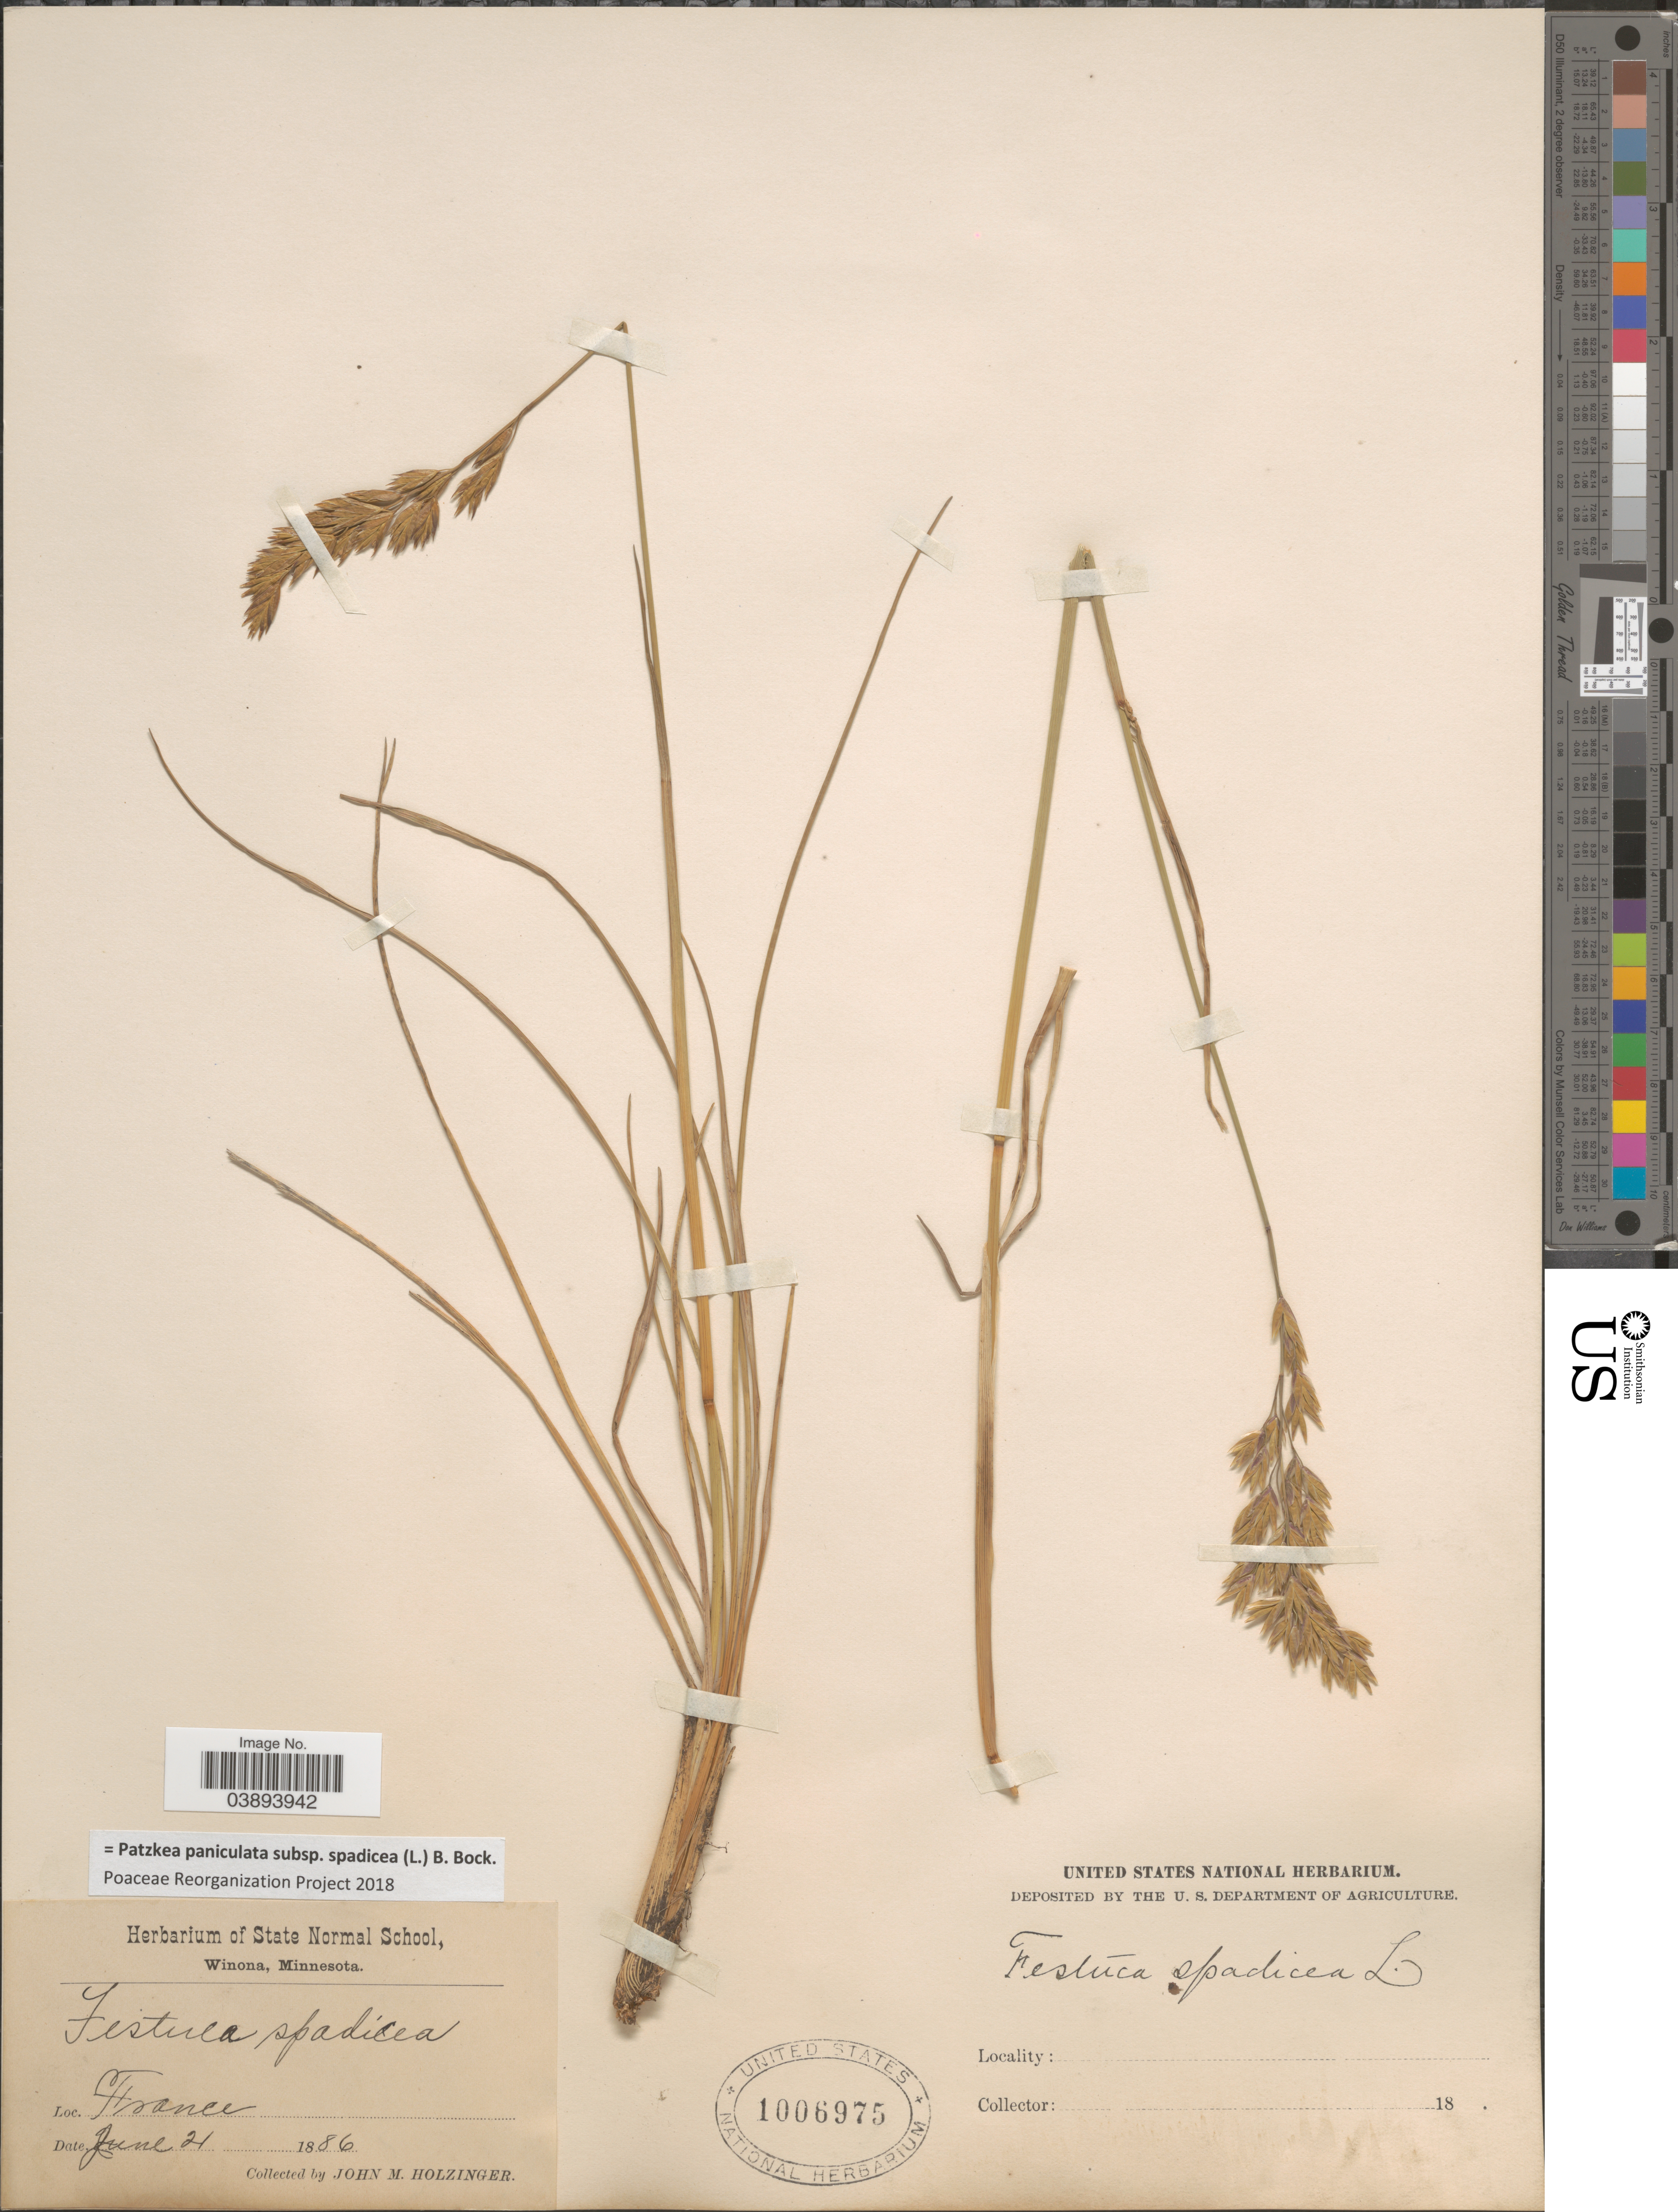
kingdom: Plantae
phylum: Tracheophyta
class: Liliopsida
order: Poales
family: Poaceae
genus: Patzkea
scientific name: Patzkea paniculata subsp. spadicea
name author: (L.) G. H. Loos & B. Bock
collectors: J. M. Holzinger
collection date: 1886-06-21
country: France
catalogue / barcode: US 1006975